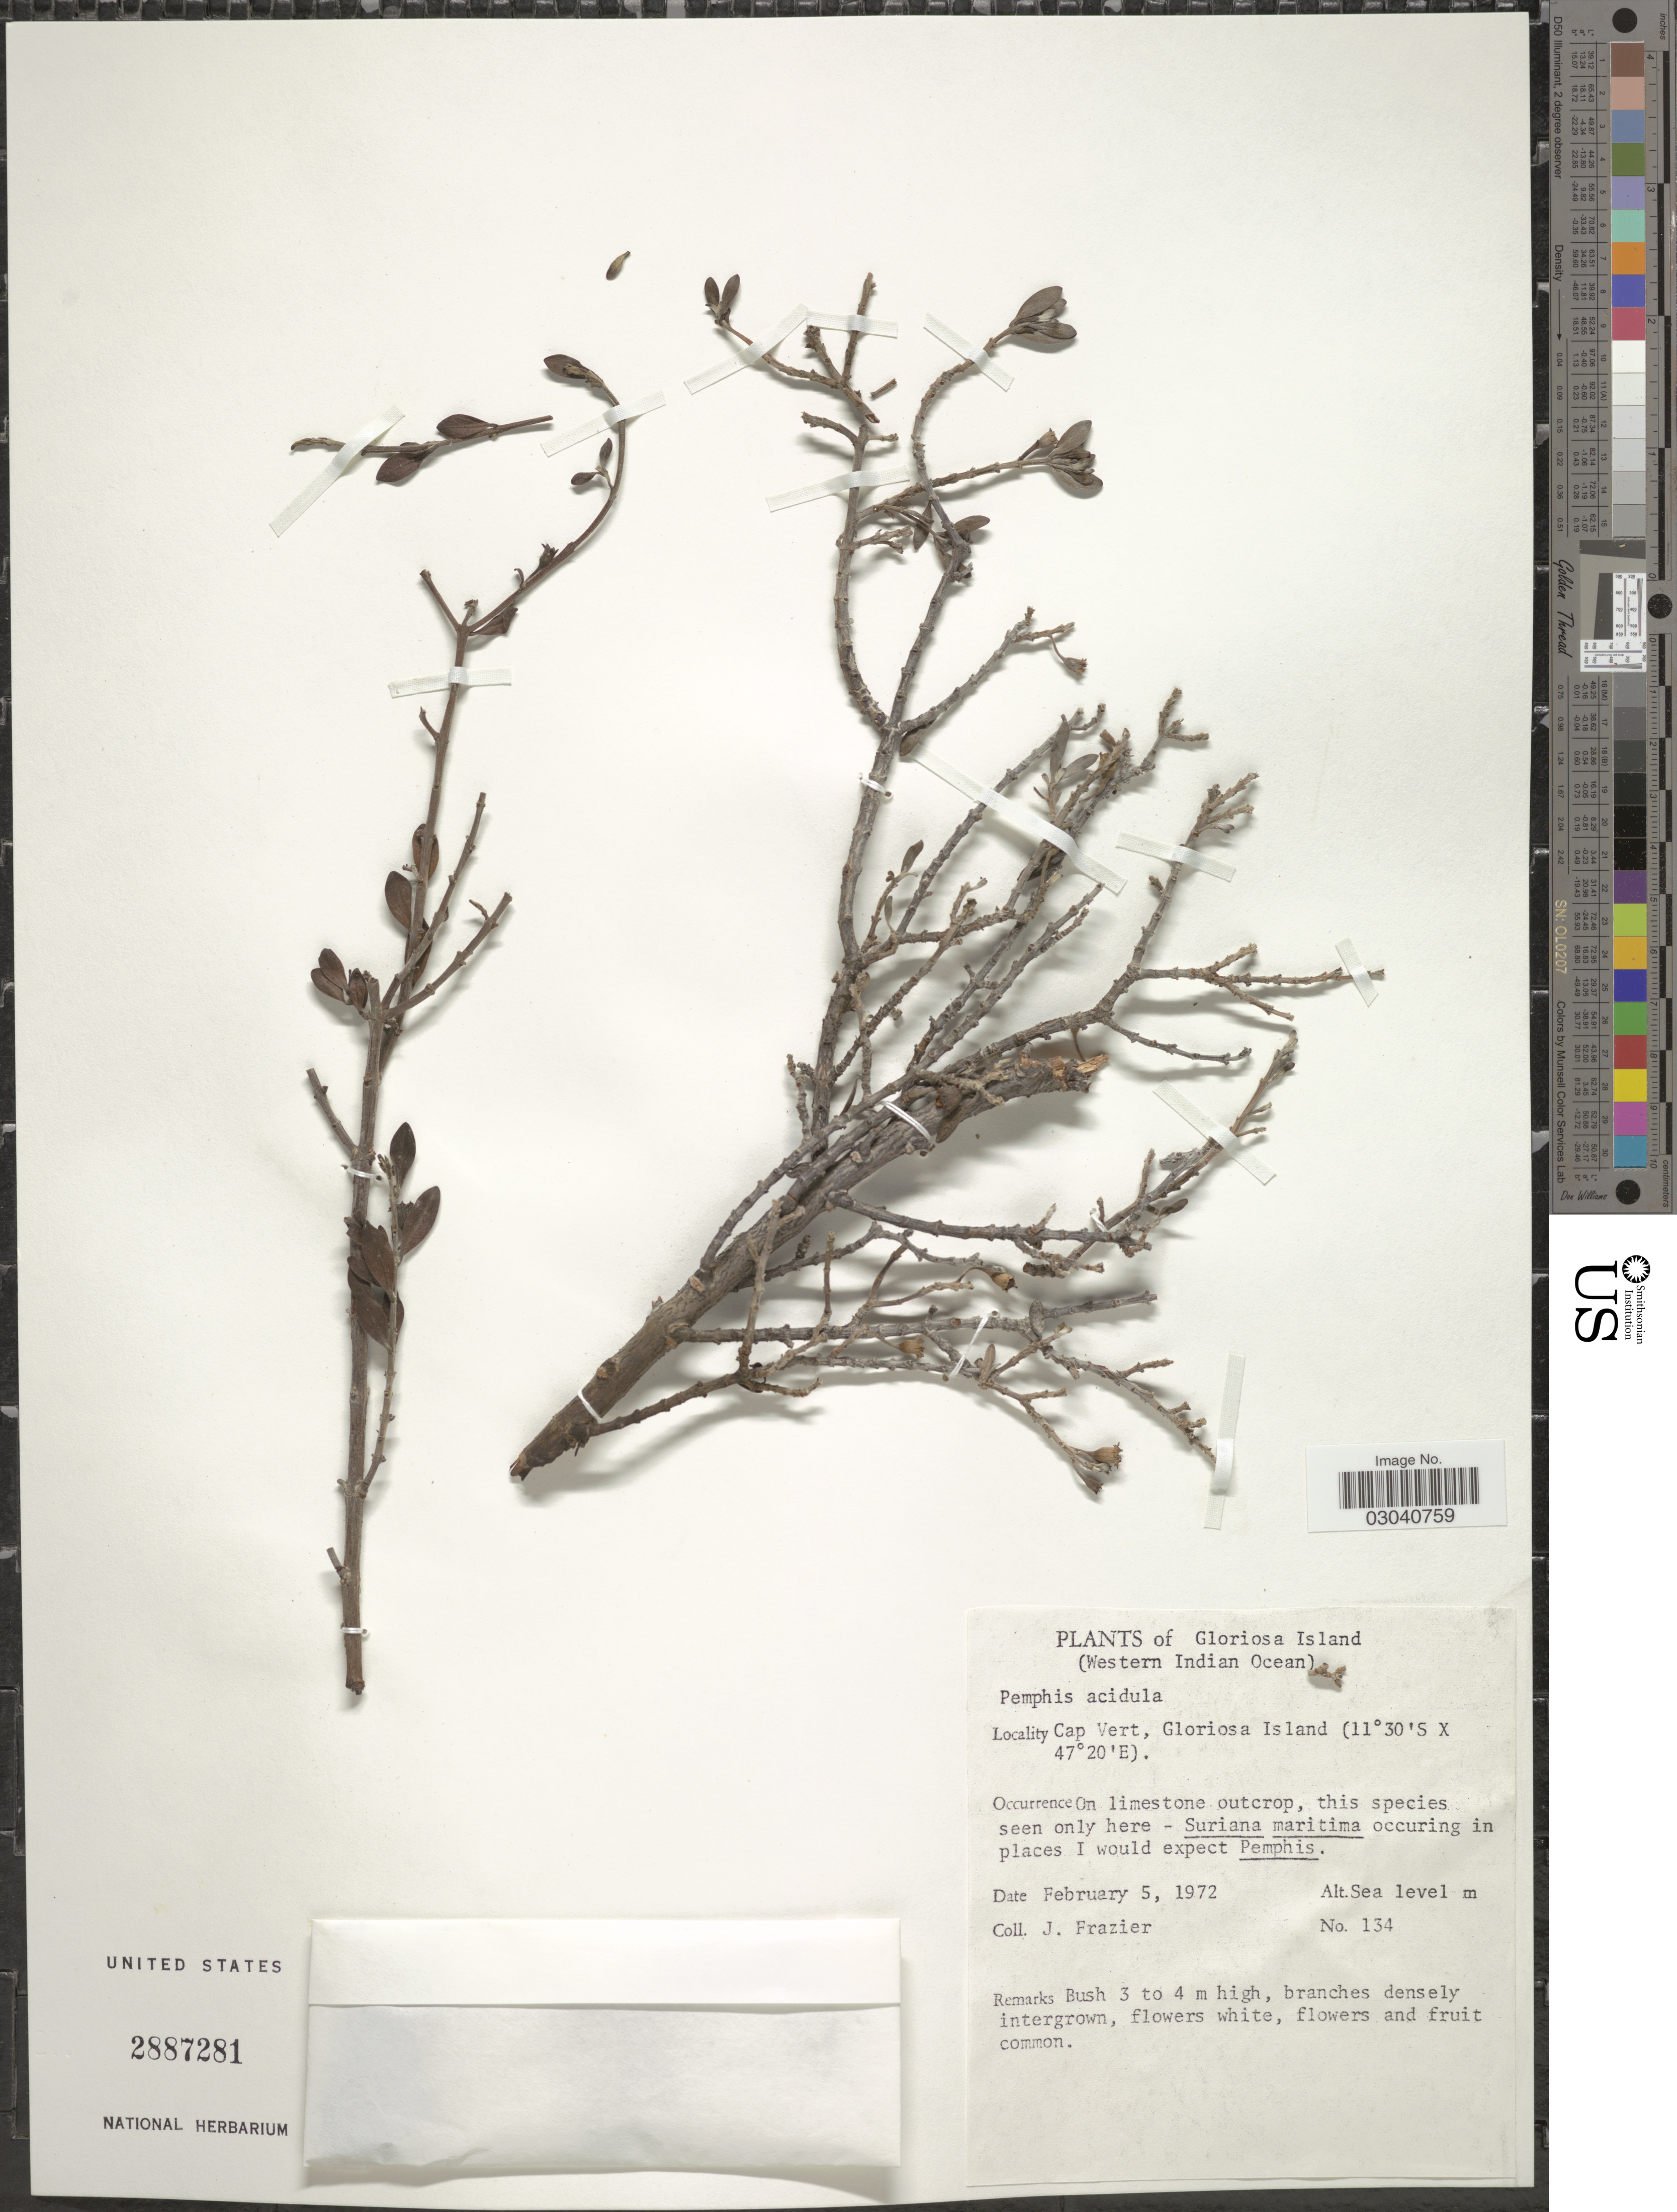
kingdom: Plantae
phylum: Tracheophyta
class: Magnoliopsida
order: Myrtales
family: Lythraceae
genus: Pemphis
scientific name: Pemphis acidula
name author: J.R. Forst. & G. Forst.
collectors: J. Frazier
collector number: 134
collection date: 1972-02-05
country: French Southern Territories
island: Île Glorieuse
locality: Île Glorieuse (western Indian Ocean). Cap Vert, Île Glorieuse.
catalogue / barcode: US 2887281